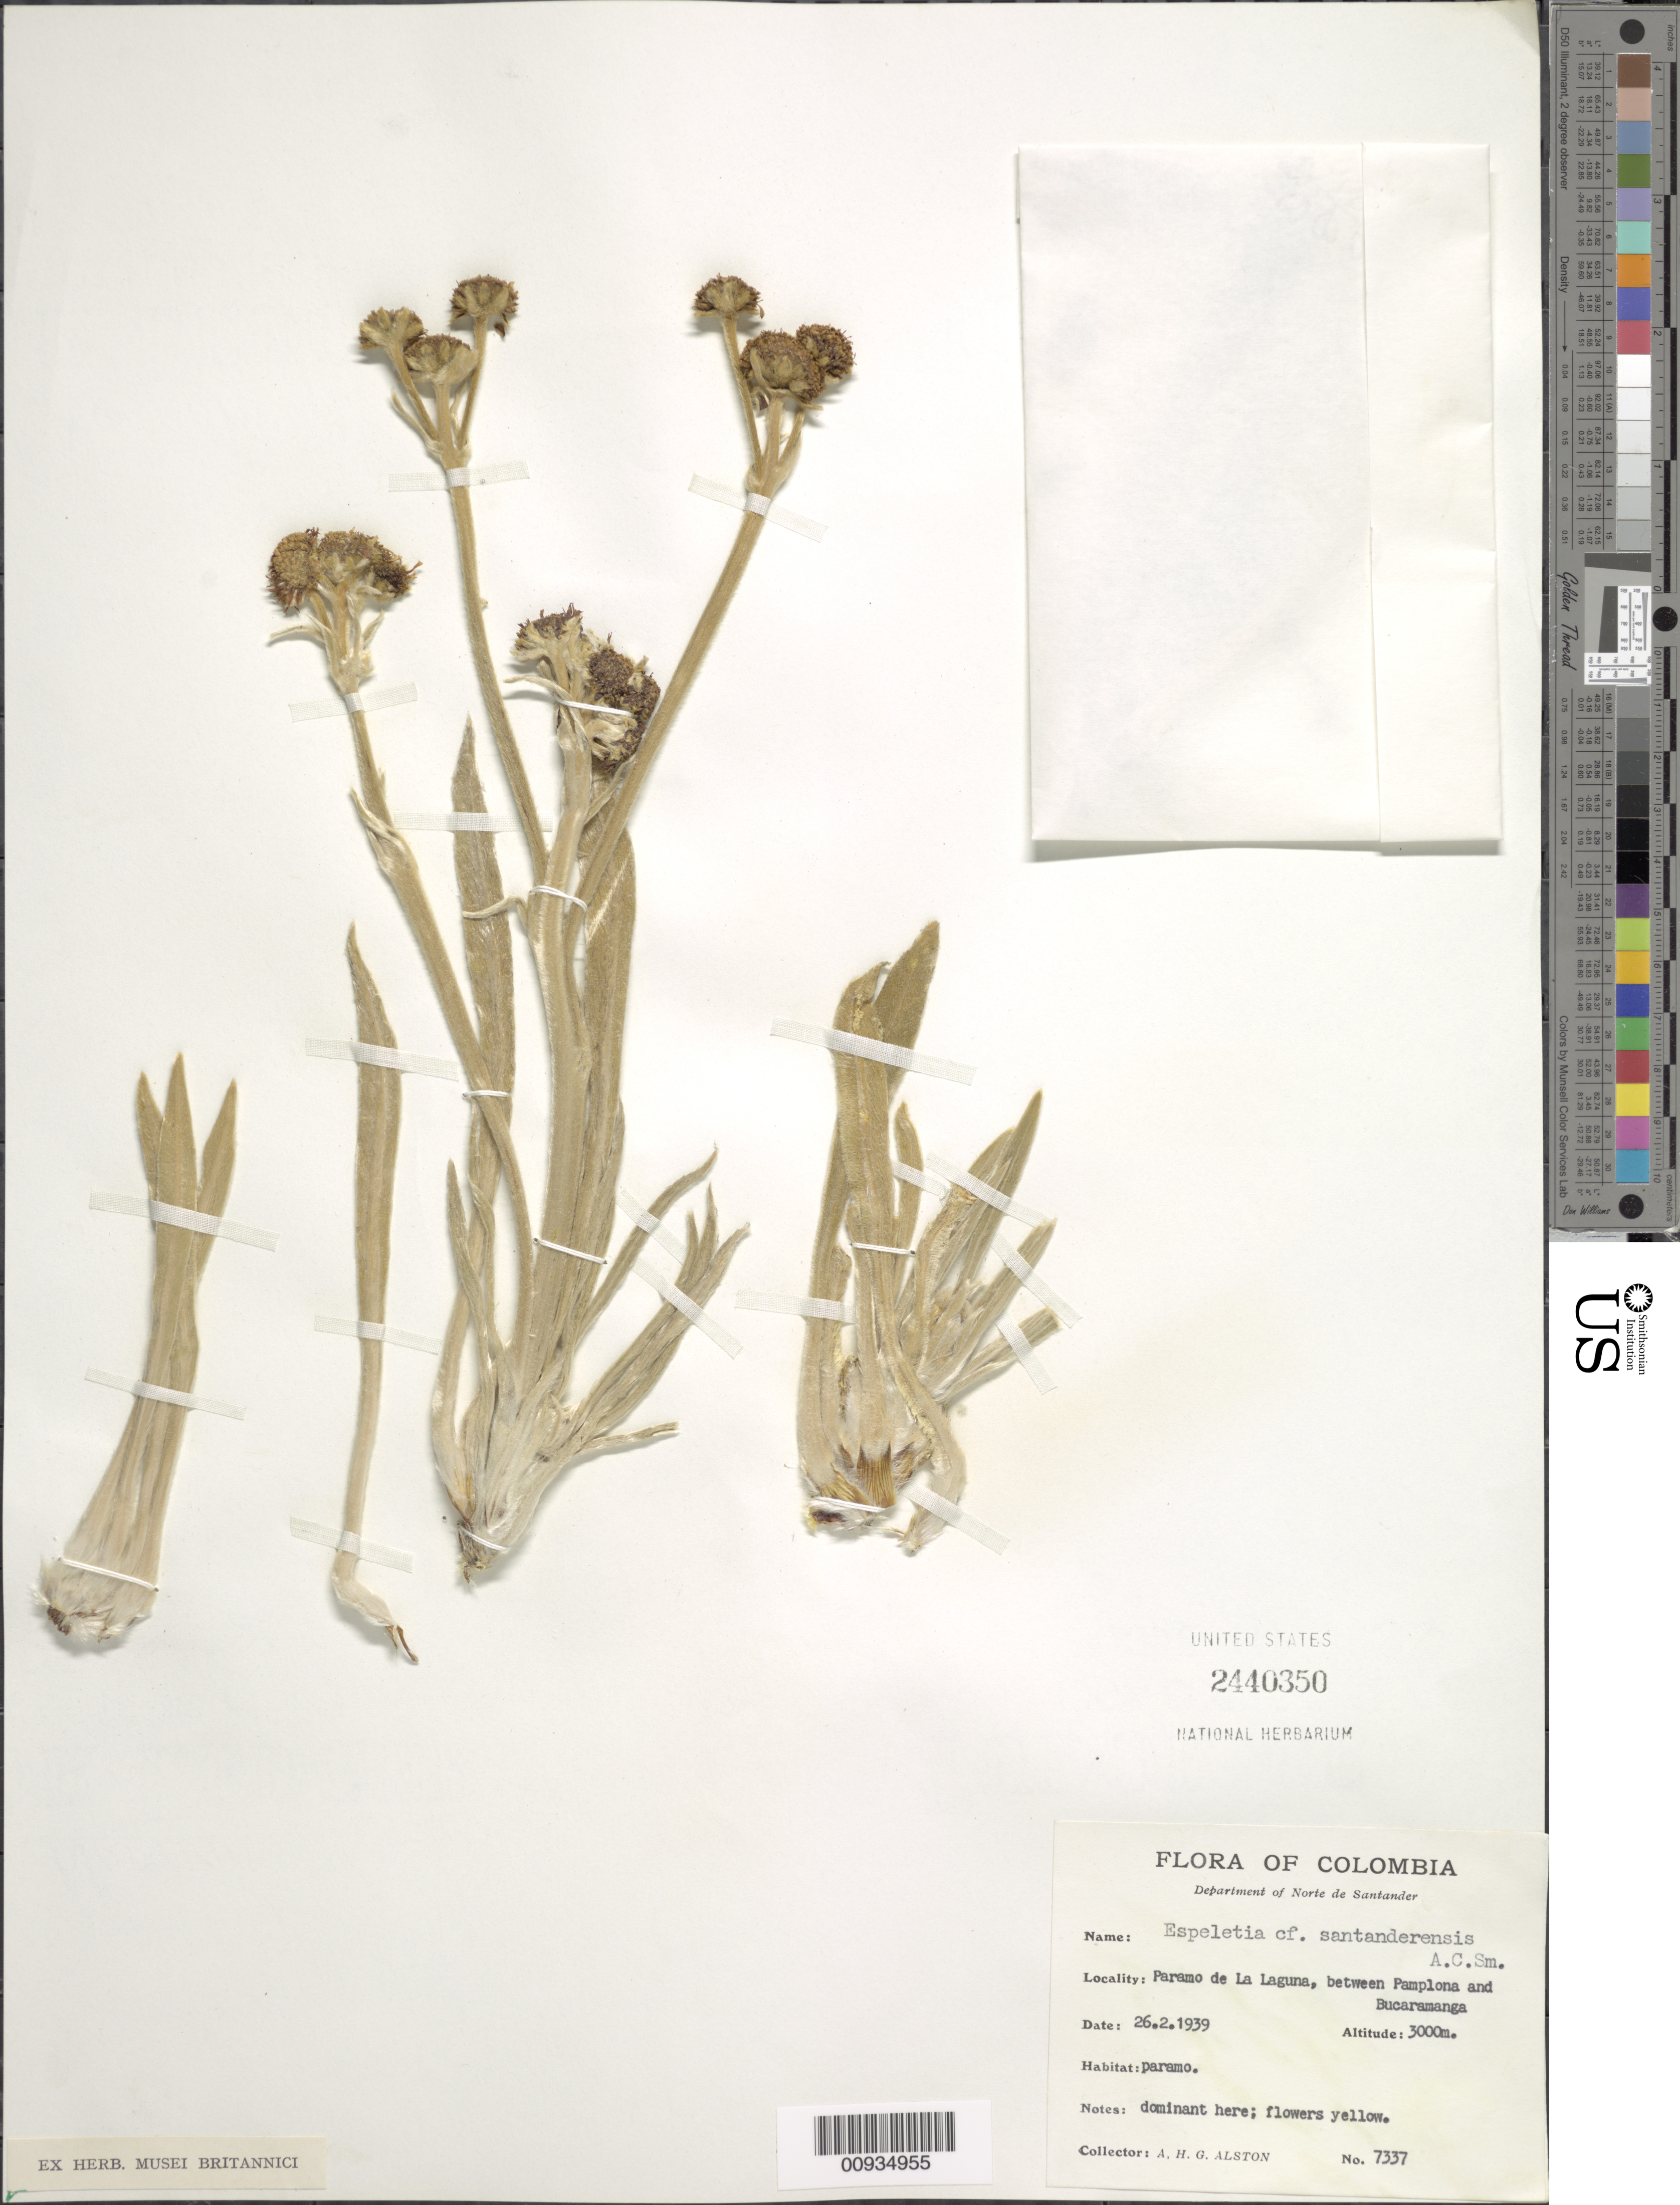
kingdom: Plantae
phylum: Tracheophyta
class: Magnoliopsida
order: Asterales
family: Asteraceae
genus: Espeletiopsis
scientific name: Espeletiopsis santanderensis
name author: (A.C. Sm.) Cuatrec.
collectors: A. H. Alston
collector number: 7337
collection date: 1939-02-26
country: Colombia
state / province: Norte de Santander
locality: Paramo de La Laguna, between Pamplona and Bucaramanga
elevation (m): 3000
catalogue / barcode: US 2440350